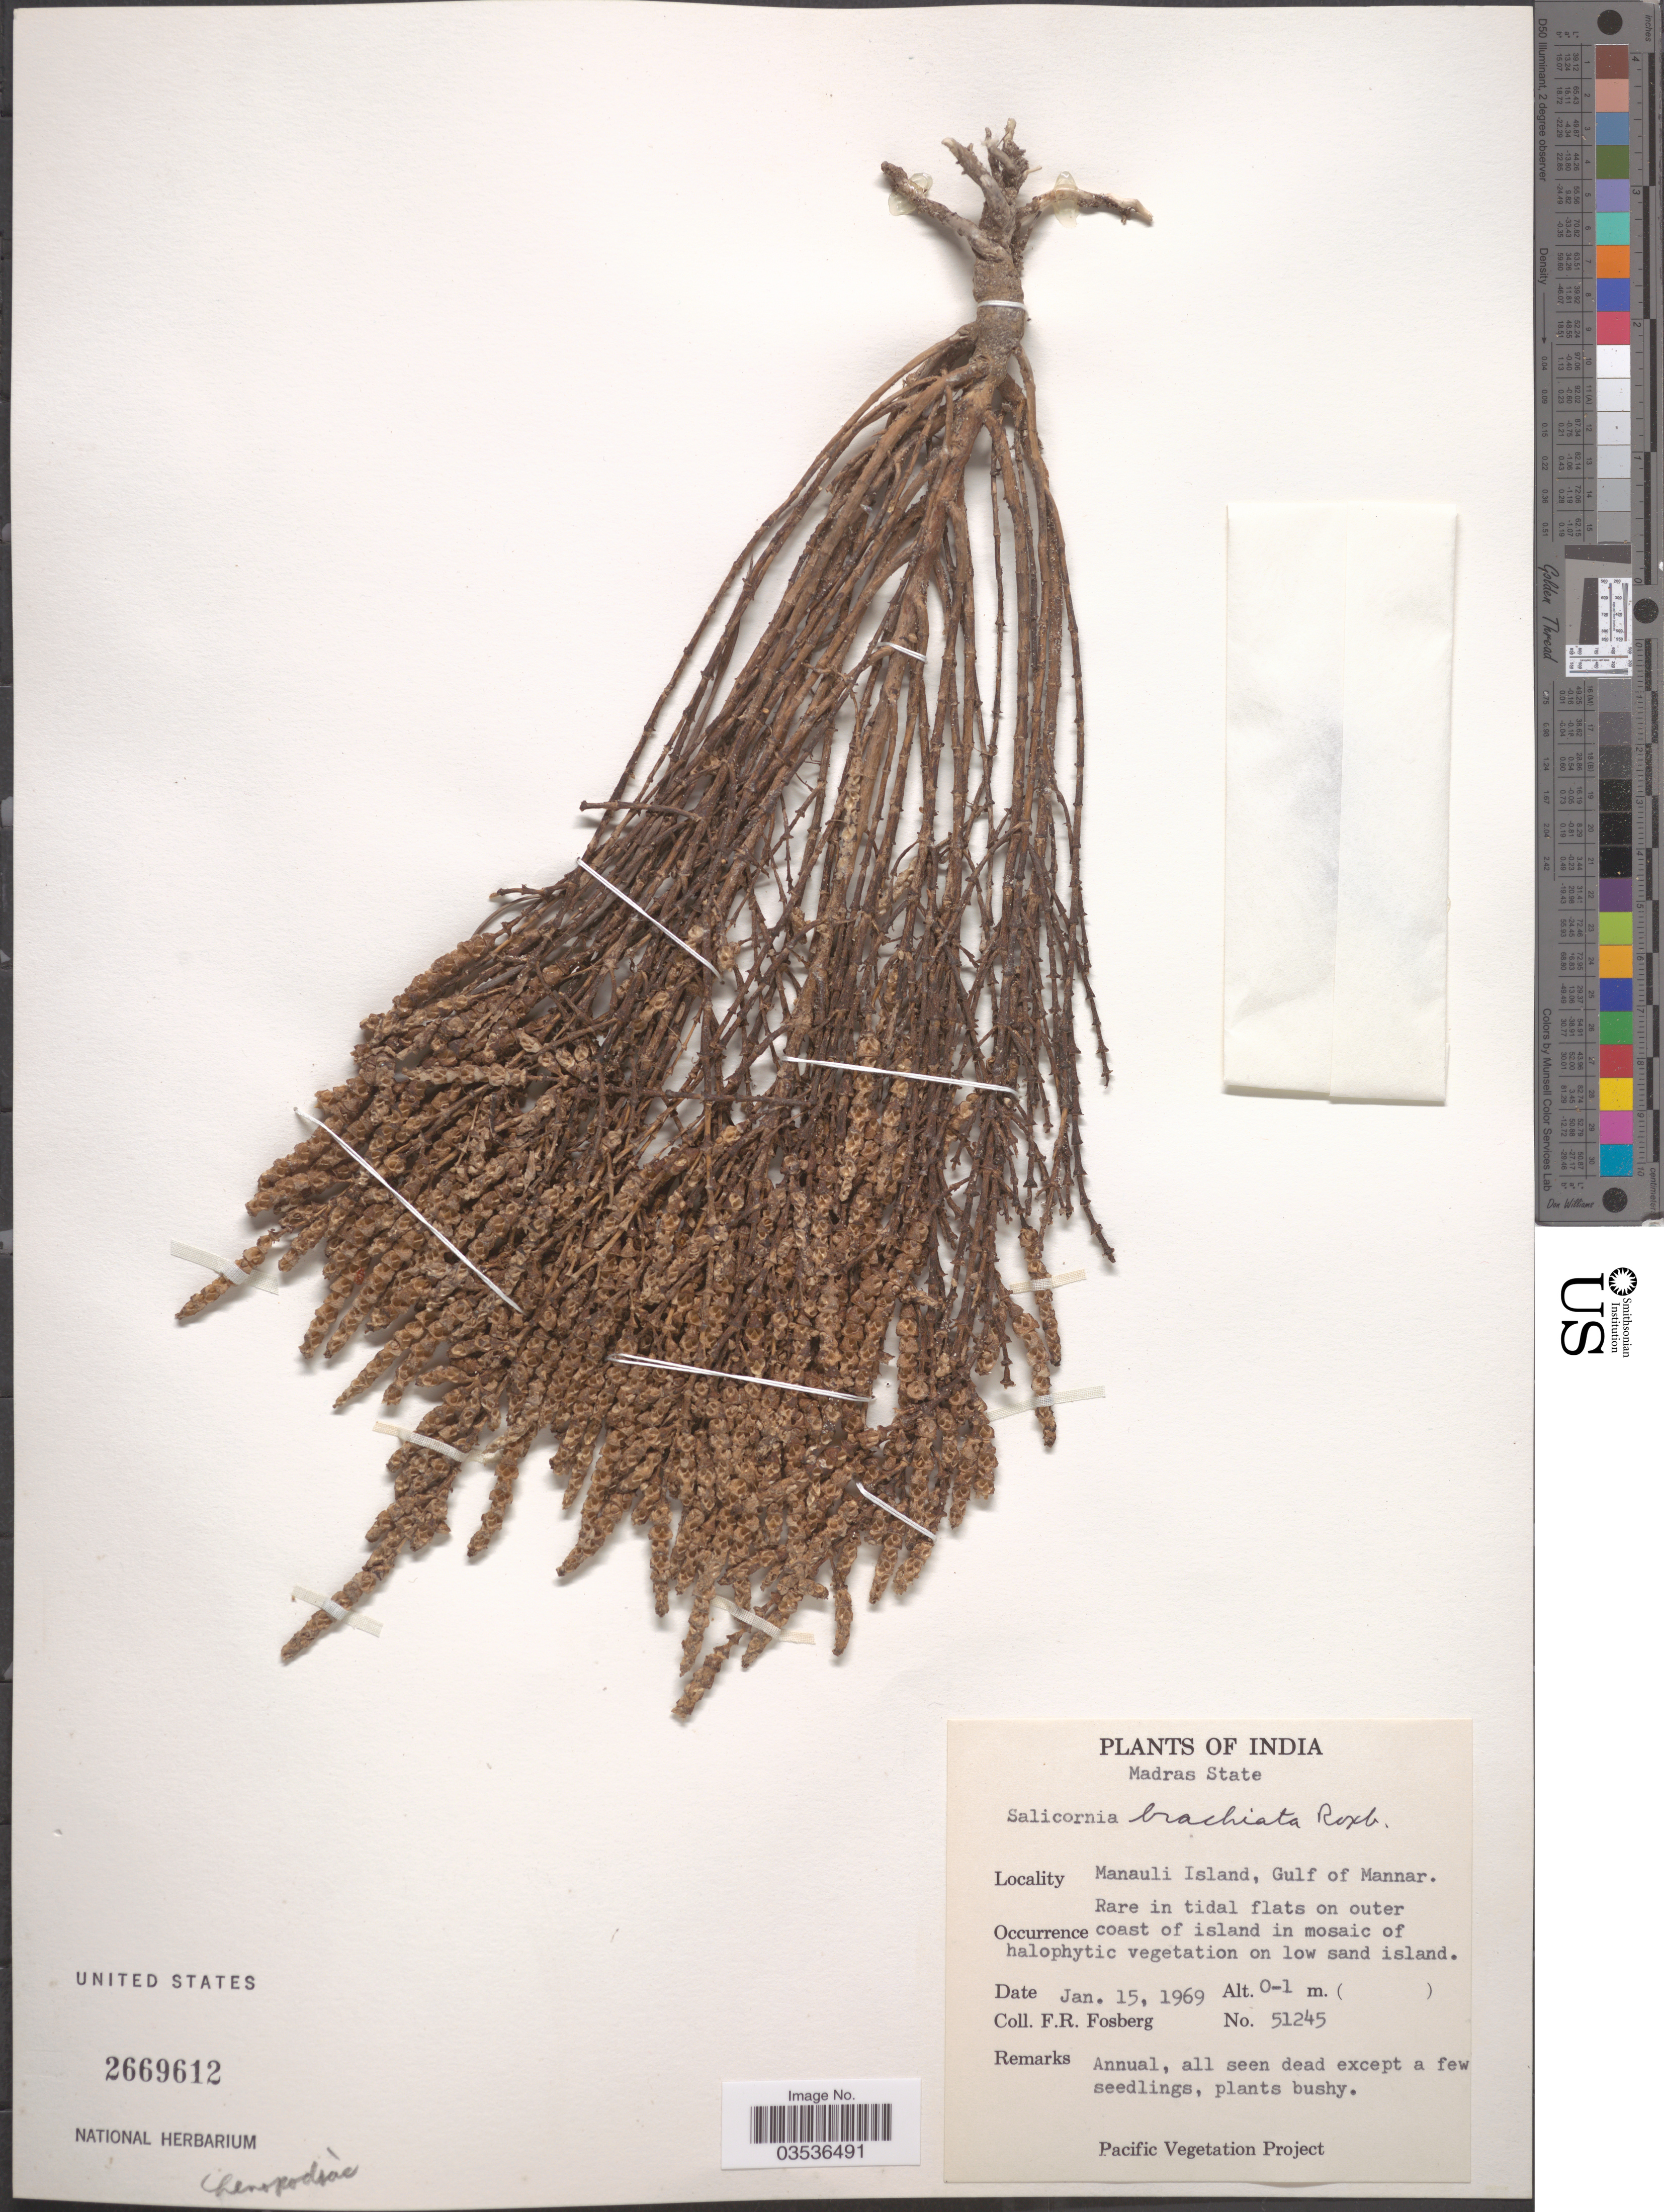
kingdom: Plantae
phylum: Tracheophyta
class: Magnoliopsida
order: Caryophyllales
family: Amaranthaceae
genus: Salicornia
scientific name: Salicornia brachiata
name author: Miq.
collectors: F. R. Fosberg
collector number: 51245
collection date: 1969-01-15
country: India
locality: Madras State. Manauli Island, Gulf of Mannar.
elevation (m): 0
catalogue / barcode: US 2669612